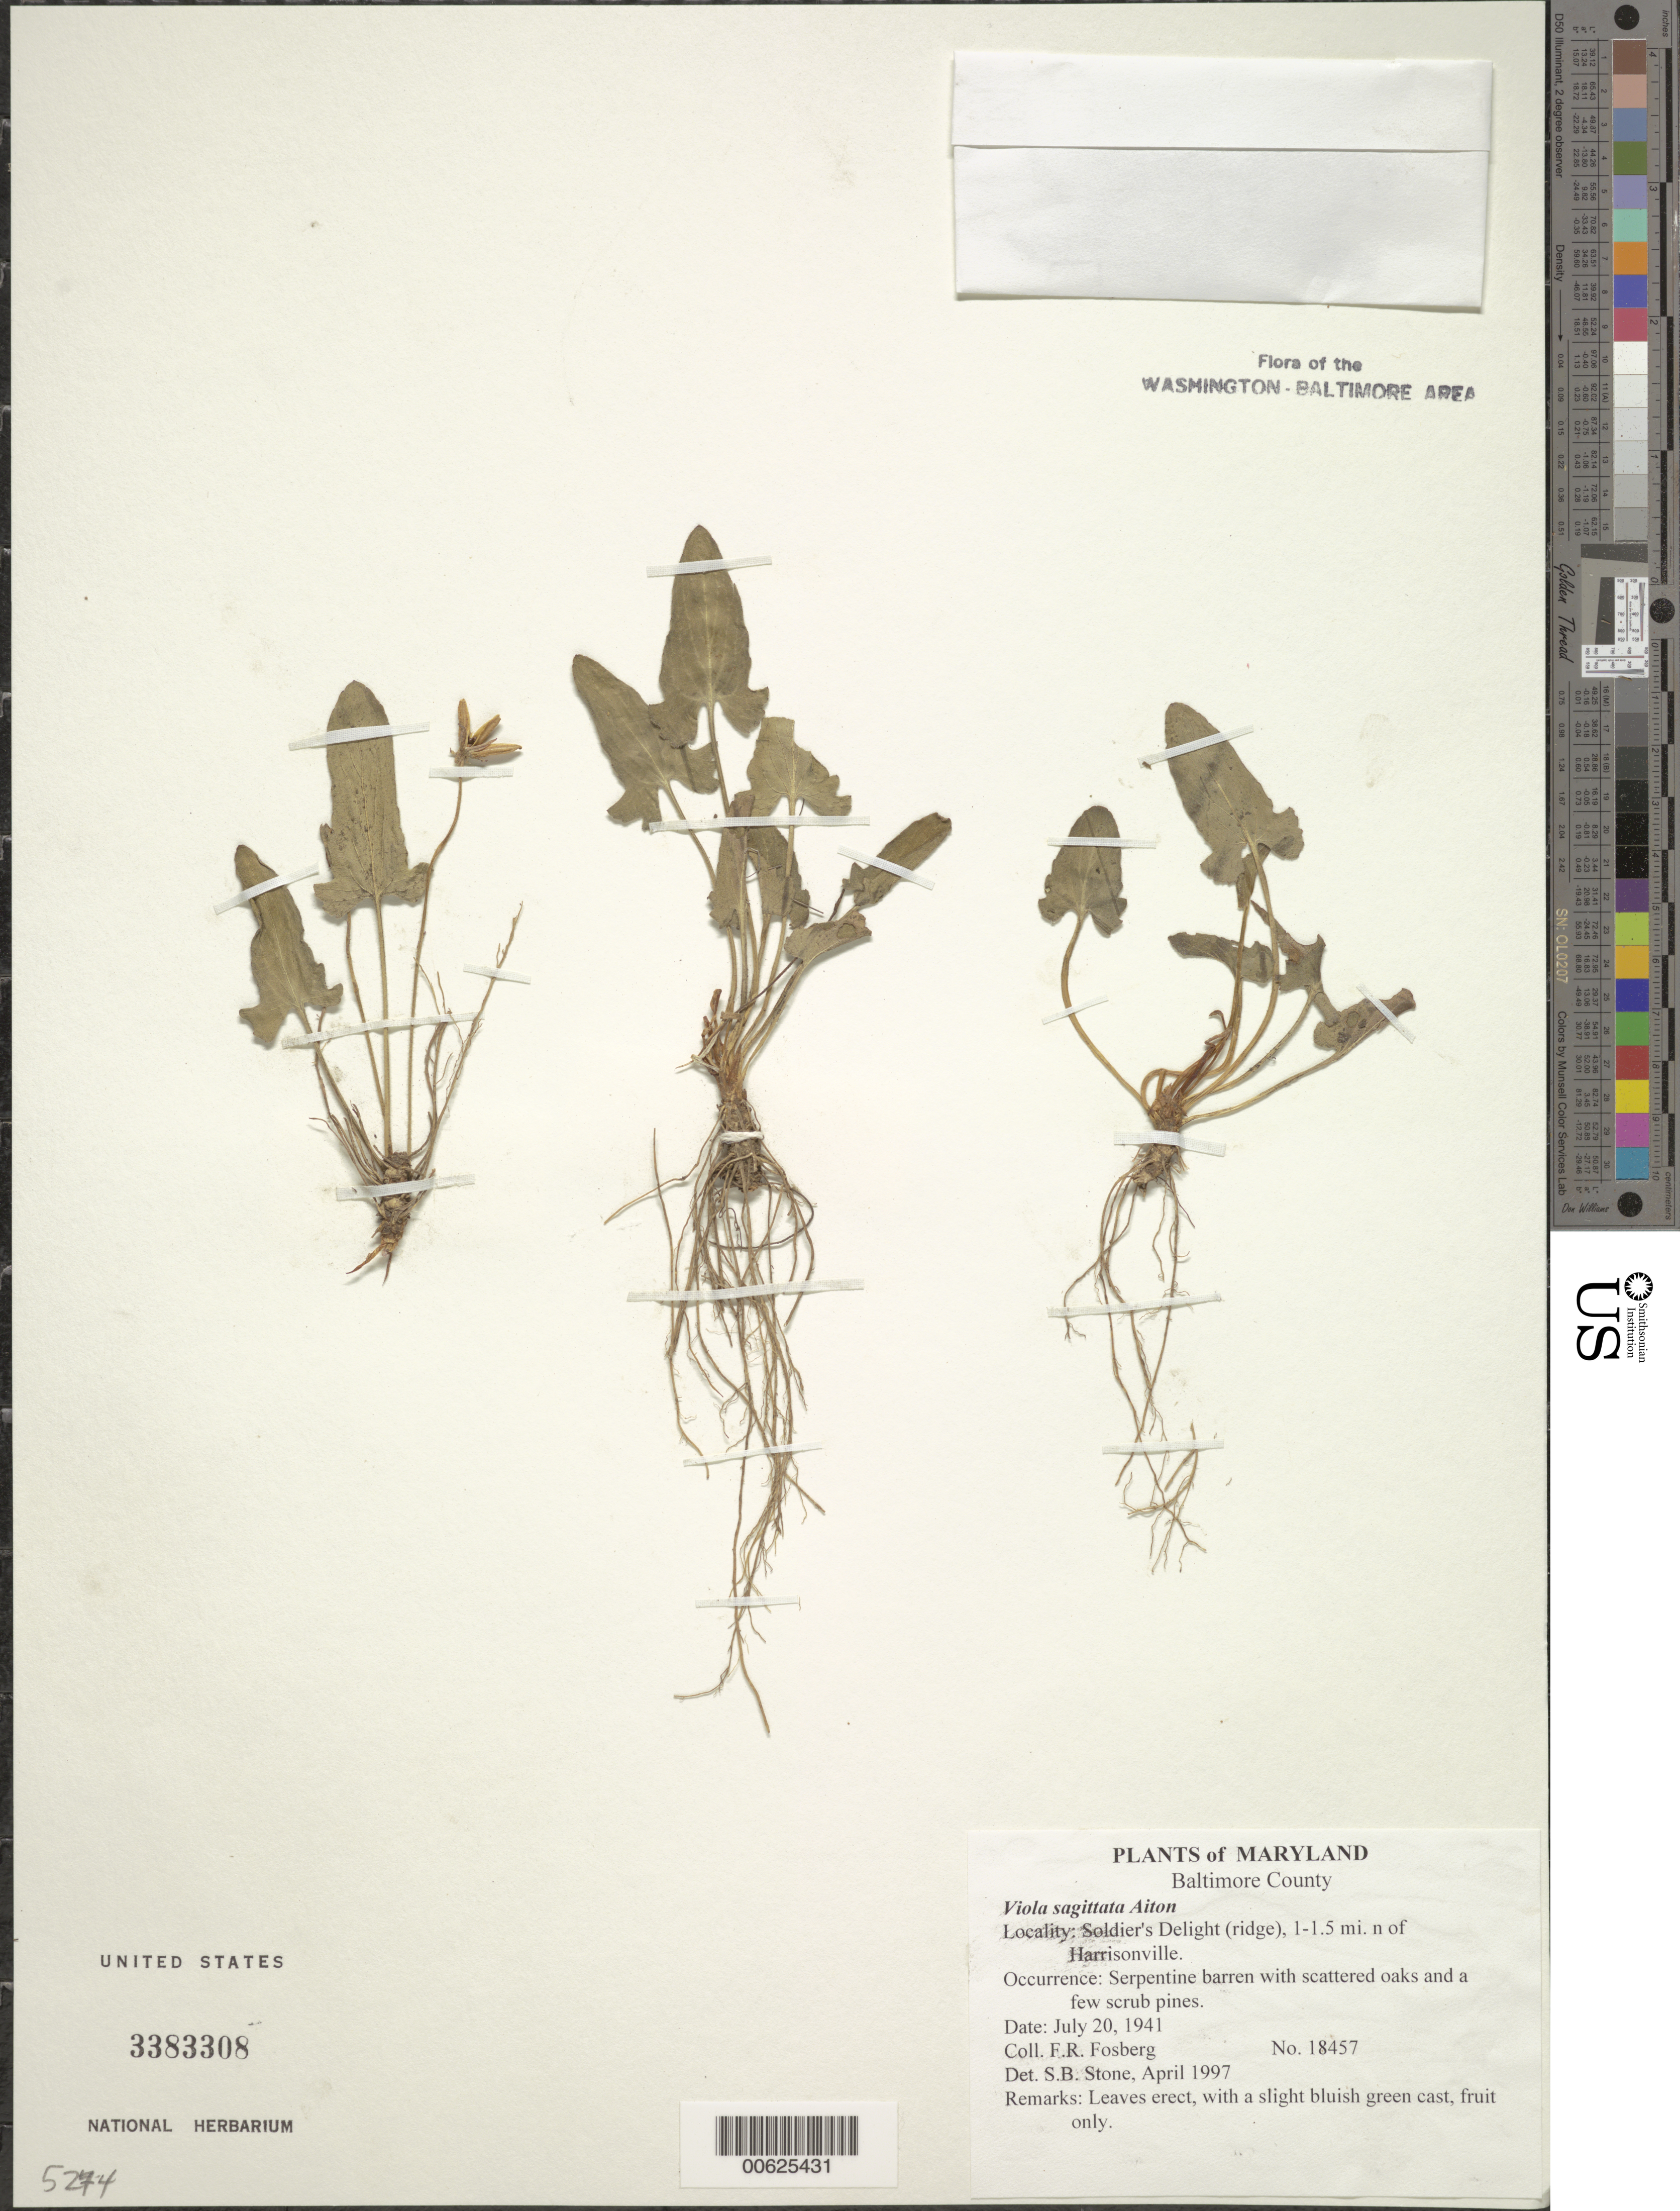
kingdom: Plantae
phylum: Tracheophyta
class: Magnoliopsida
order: Malpighiales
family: Violaceae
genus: Viola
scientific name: Viola sagittata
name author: Aiton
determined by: Stone, S. B.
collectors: F. R. Fosberg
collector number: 18457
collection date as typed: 20 Jul 1941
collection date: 1941-07-20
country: United States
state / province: Maryland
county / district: Baltimore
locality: Soldier's Delight (ridge), 1-1.5 mi. n of Harrisonville.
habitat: Serpentine barren with scattered oaks and a few scrub pines.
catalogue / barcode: US 3383308